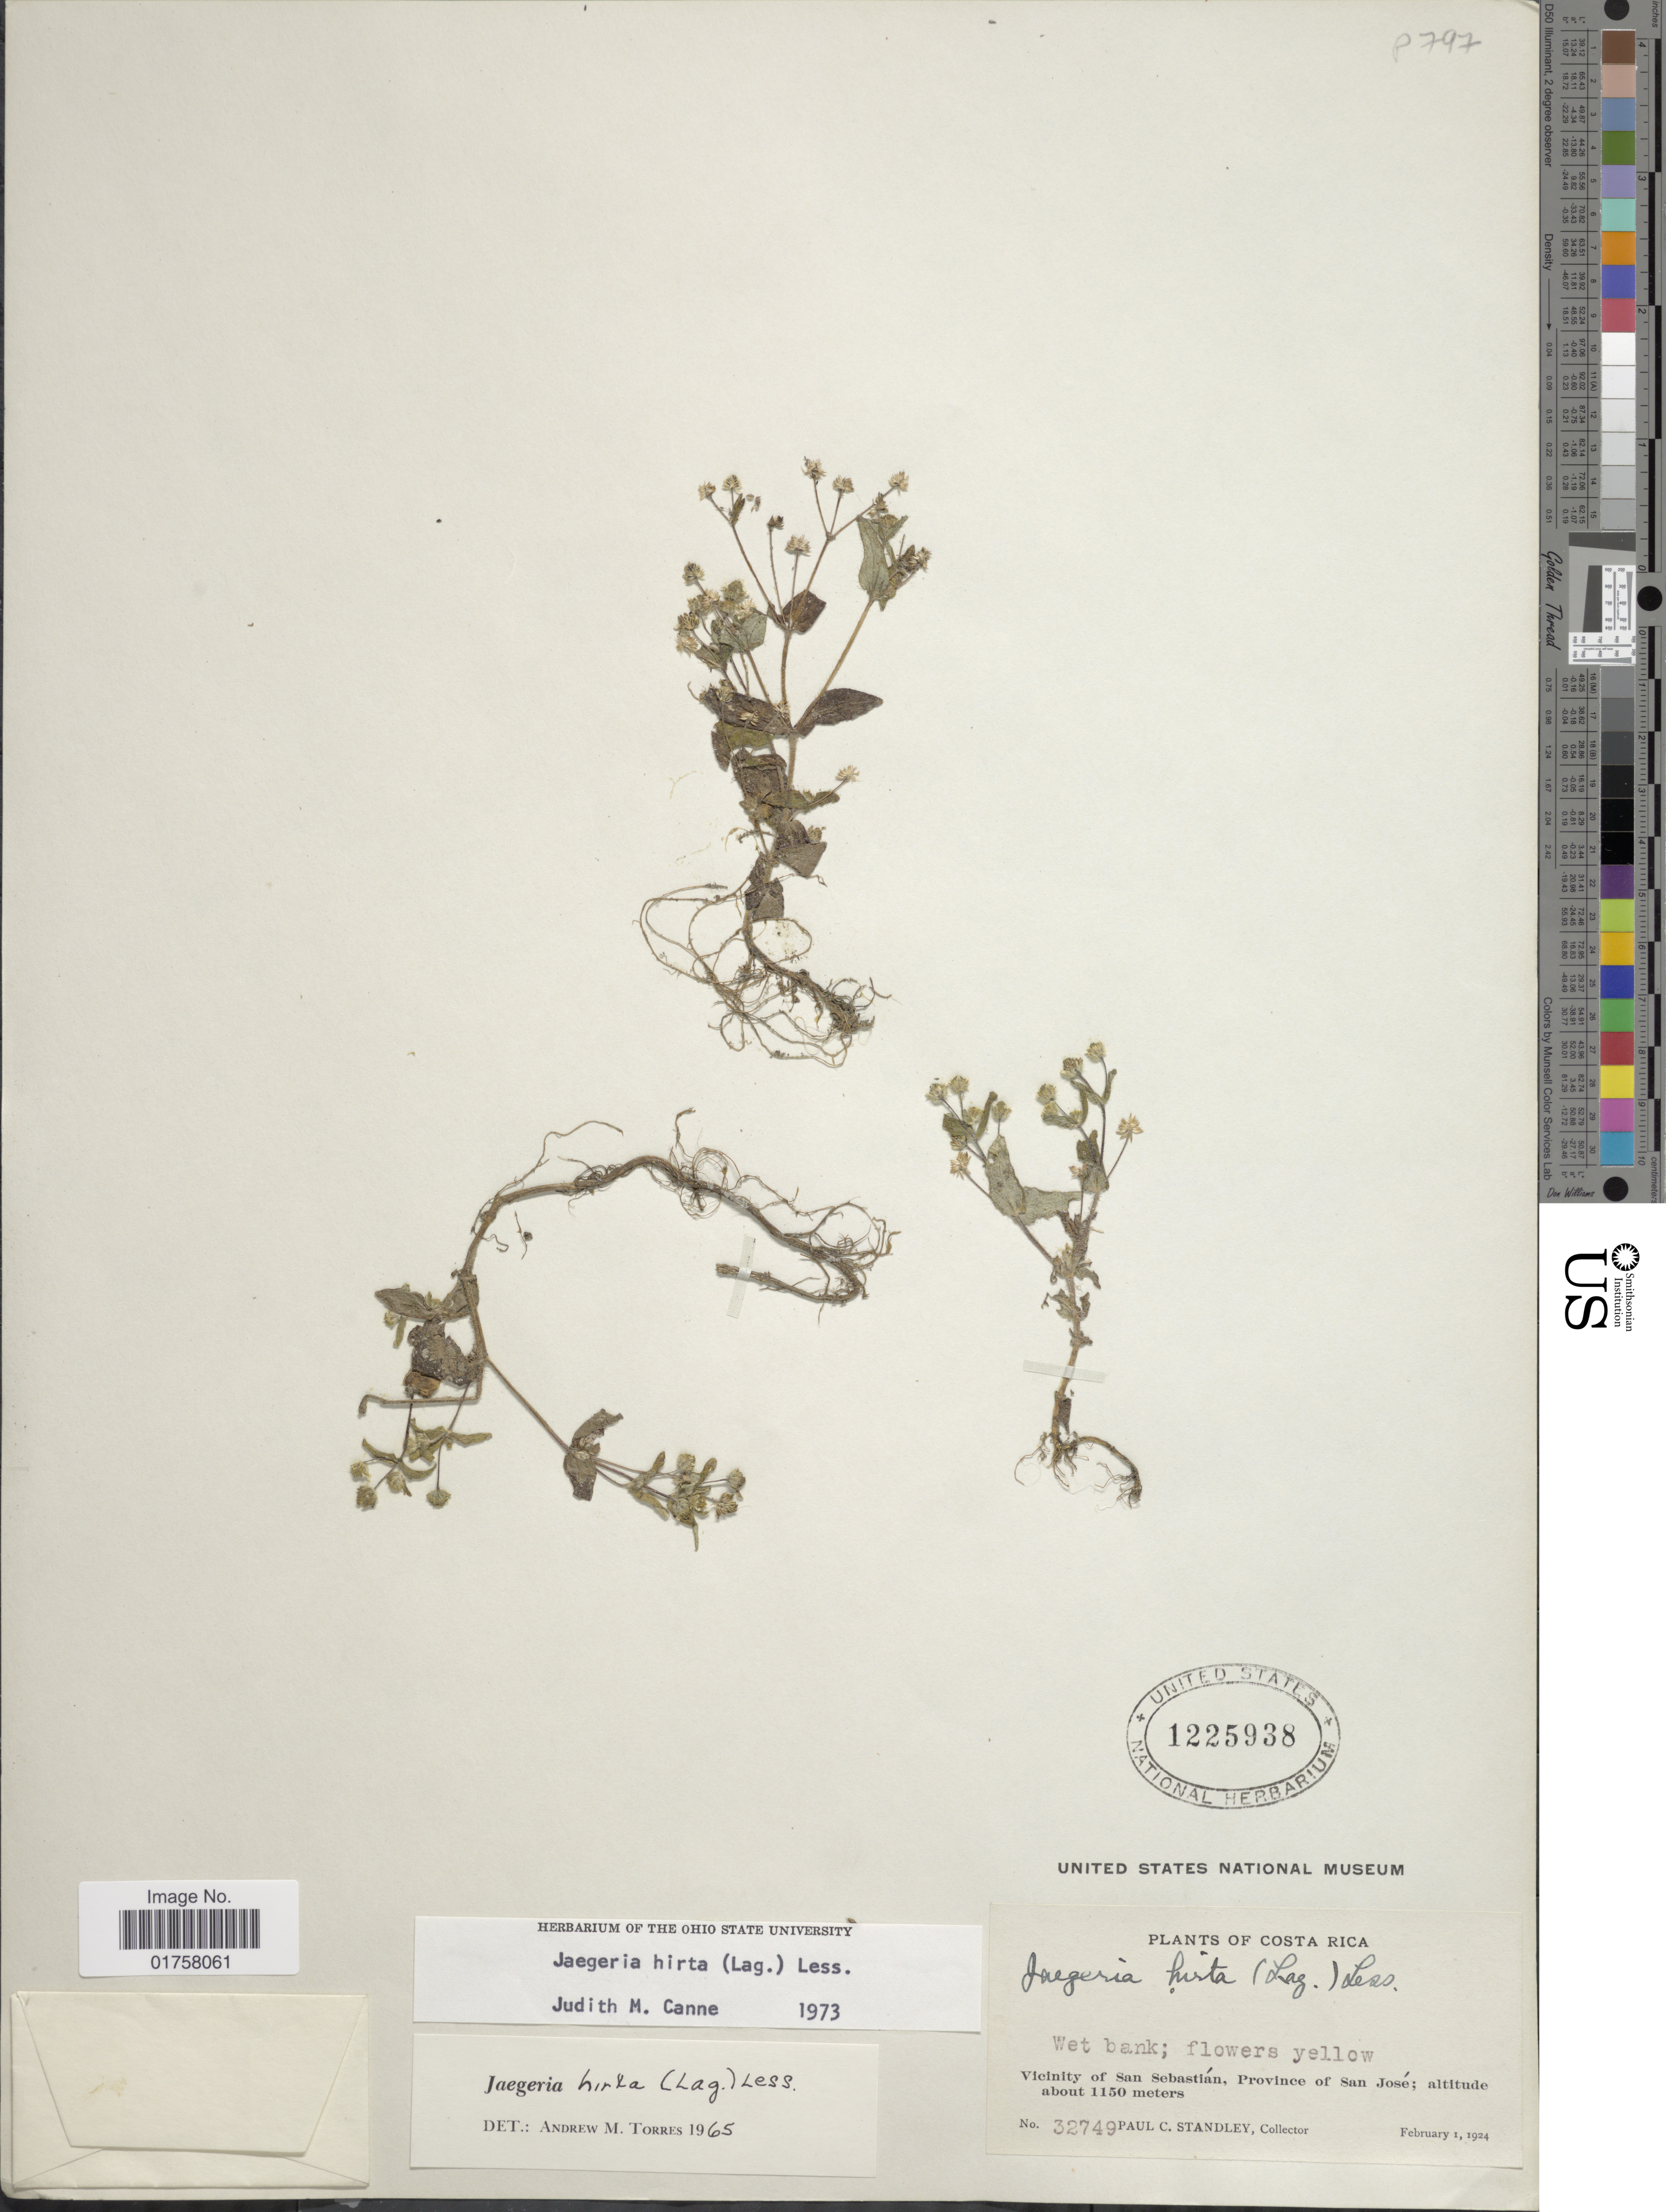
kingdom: Plantae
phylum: Tracheophyta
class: Magnoliopsida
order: Asterales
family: Asteraceae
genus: Jaegeria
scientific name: Jaegeria hirta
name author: (Lag.) Less.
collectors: P. C. Standley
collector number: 32749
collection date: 1924-02-01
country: Costa Rica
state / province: San José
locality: Vicinity of San Sebastián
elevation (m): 1150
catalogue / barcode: US 1225938